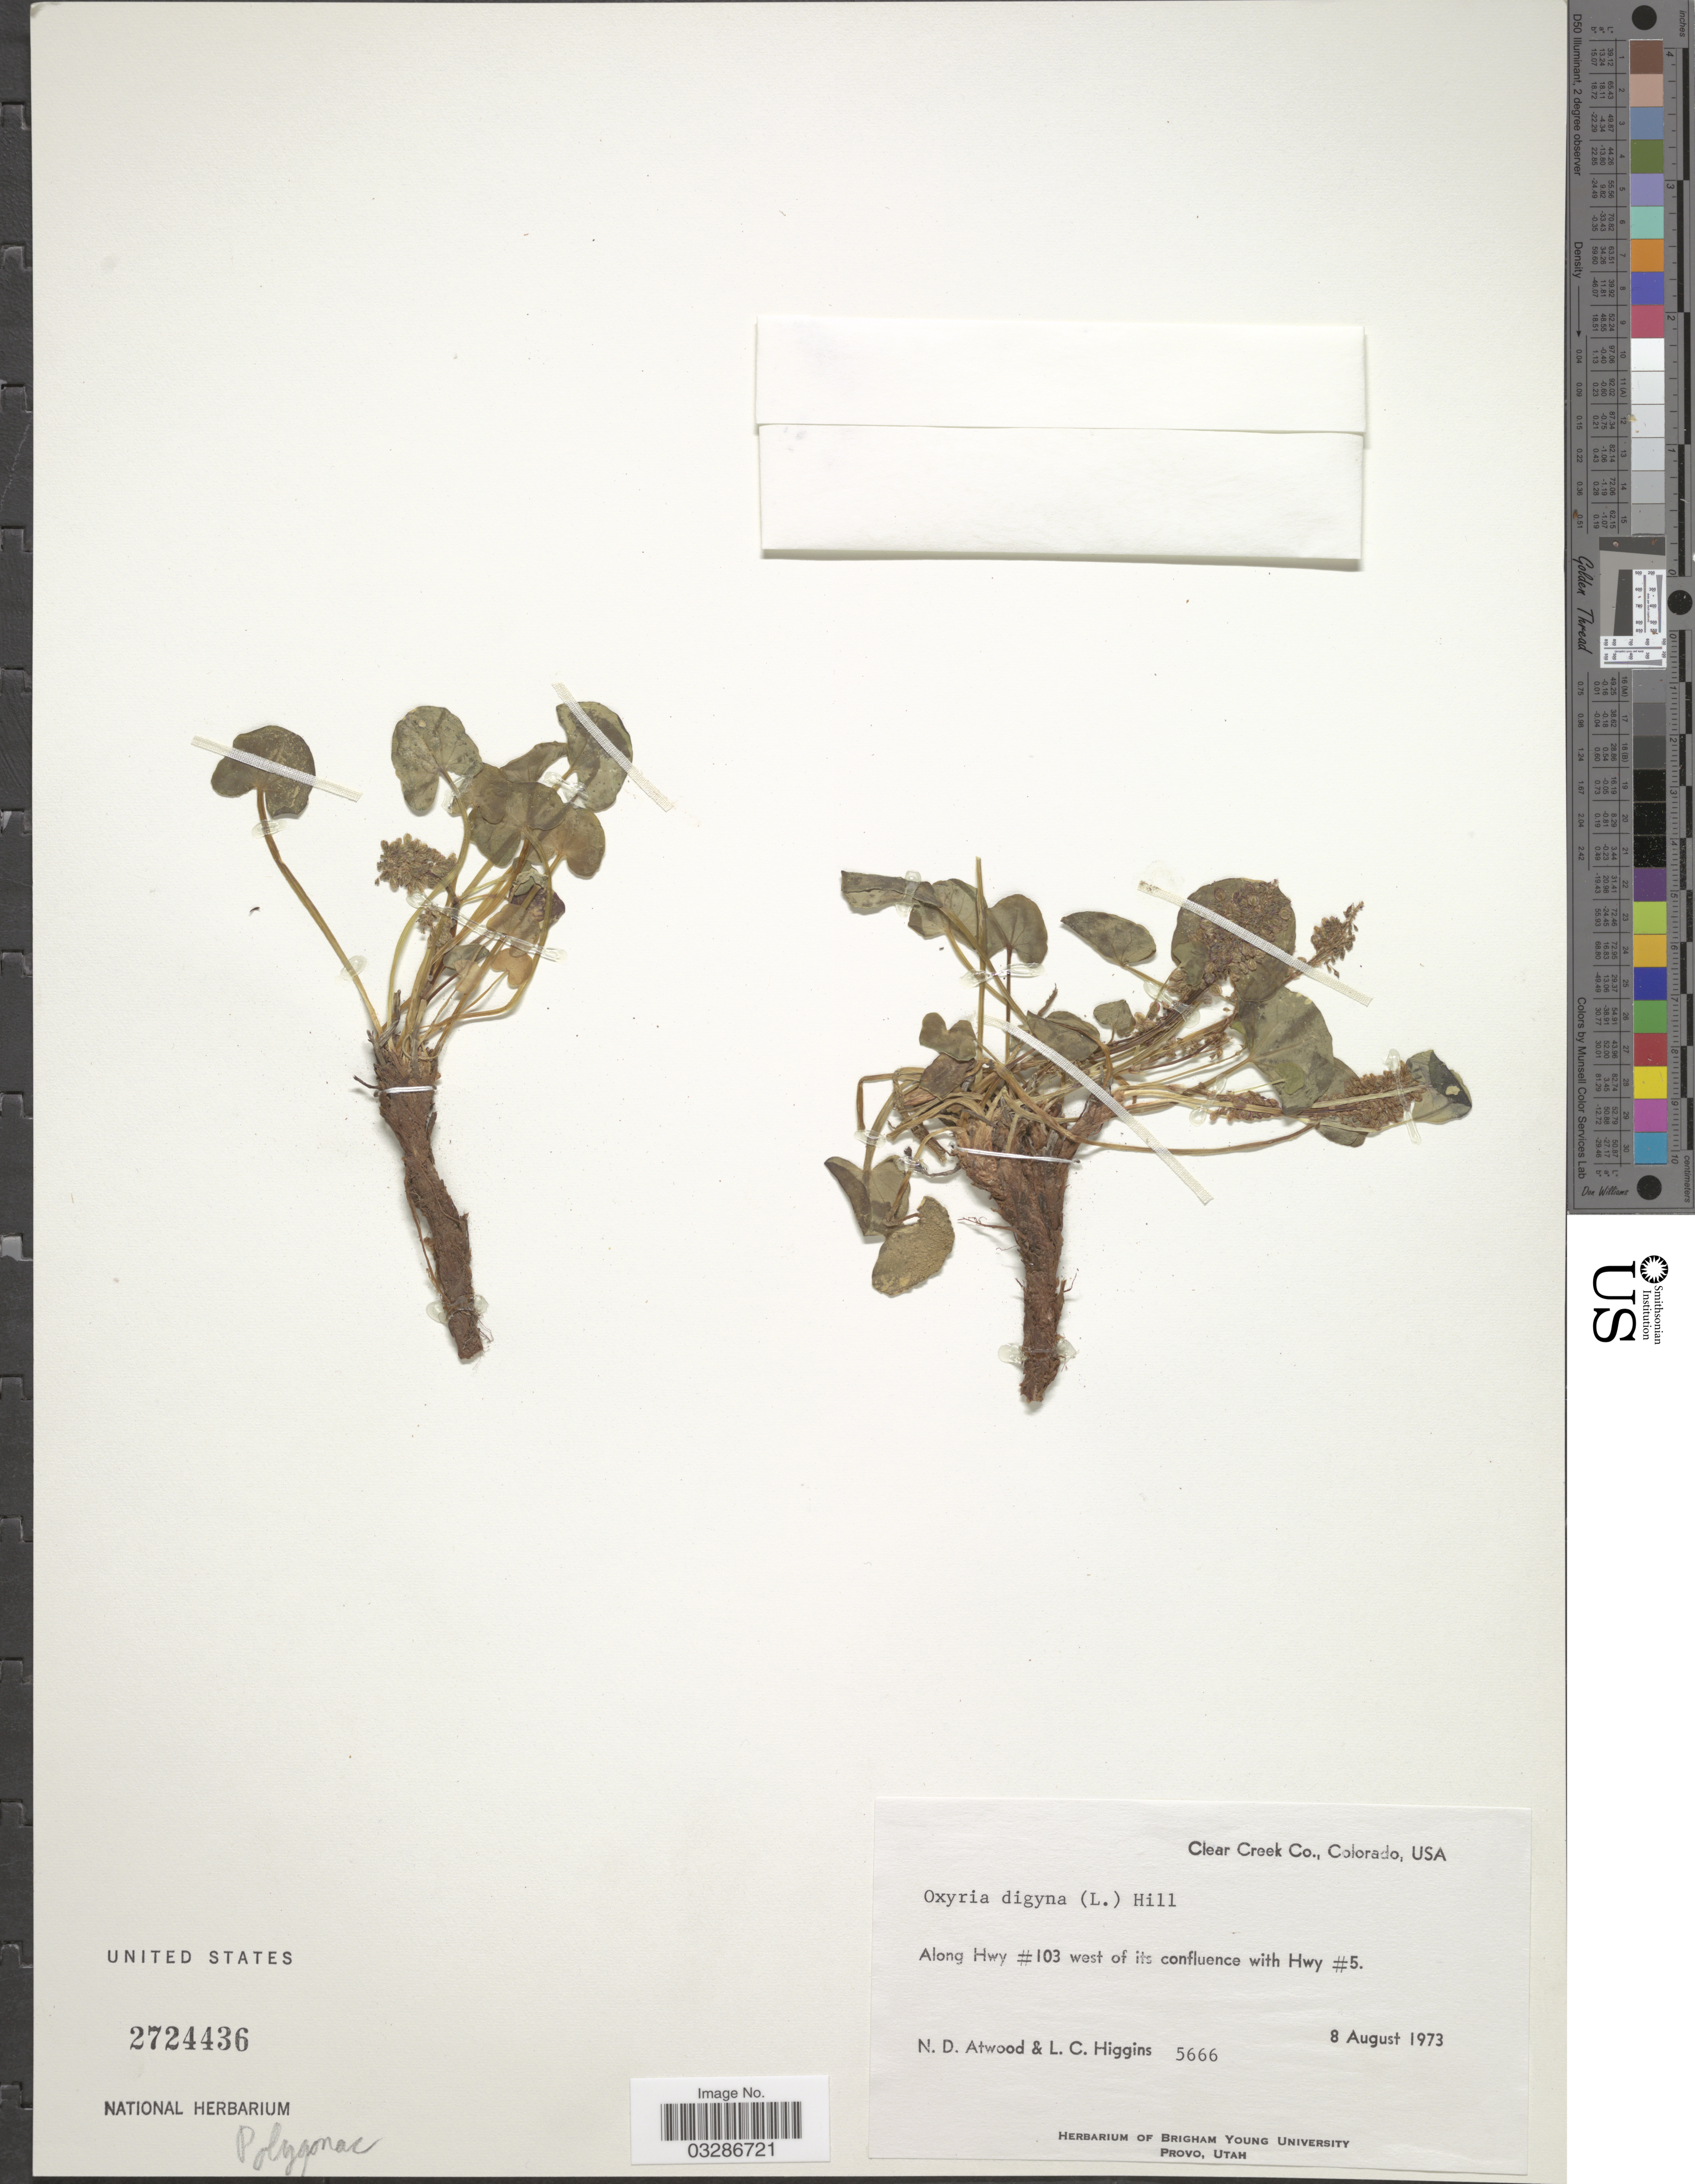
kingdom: Plantae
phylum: Tracheophyta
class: Magnoliopsida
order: Caryophyllales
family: Polygonaceae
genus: Oxyria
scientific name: Oxyria digyna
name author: (L.) Hill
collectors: N. Atwood & L. Higgins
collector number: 5666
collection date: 1973-08-08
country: United States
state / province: Colorado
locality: Clear Creek Co. Along Hwy #103 west of its confluence with Hwy #5.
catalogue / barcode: US 2724436